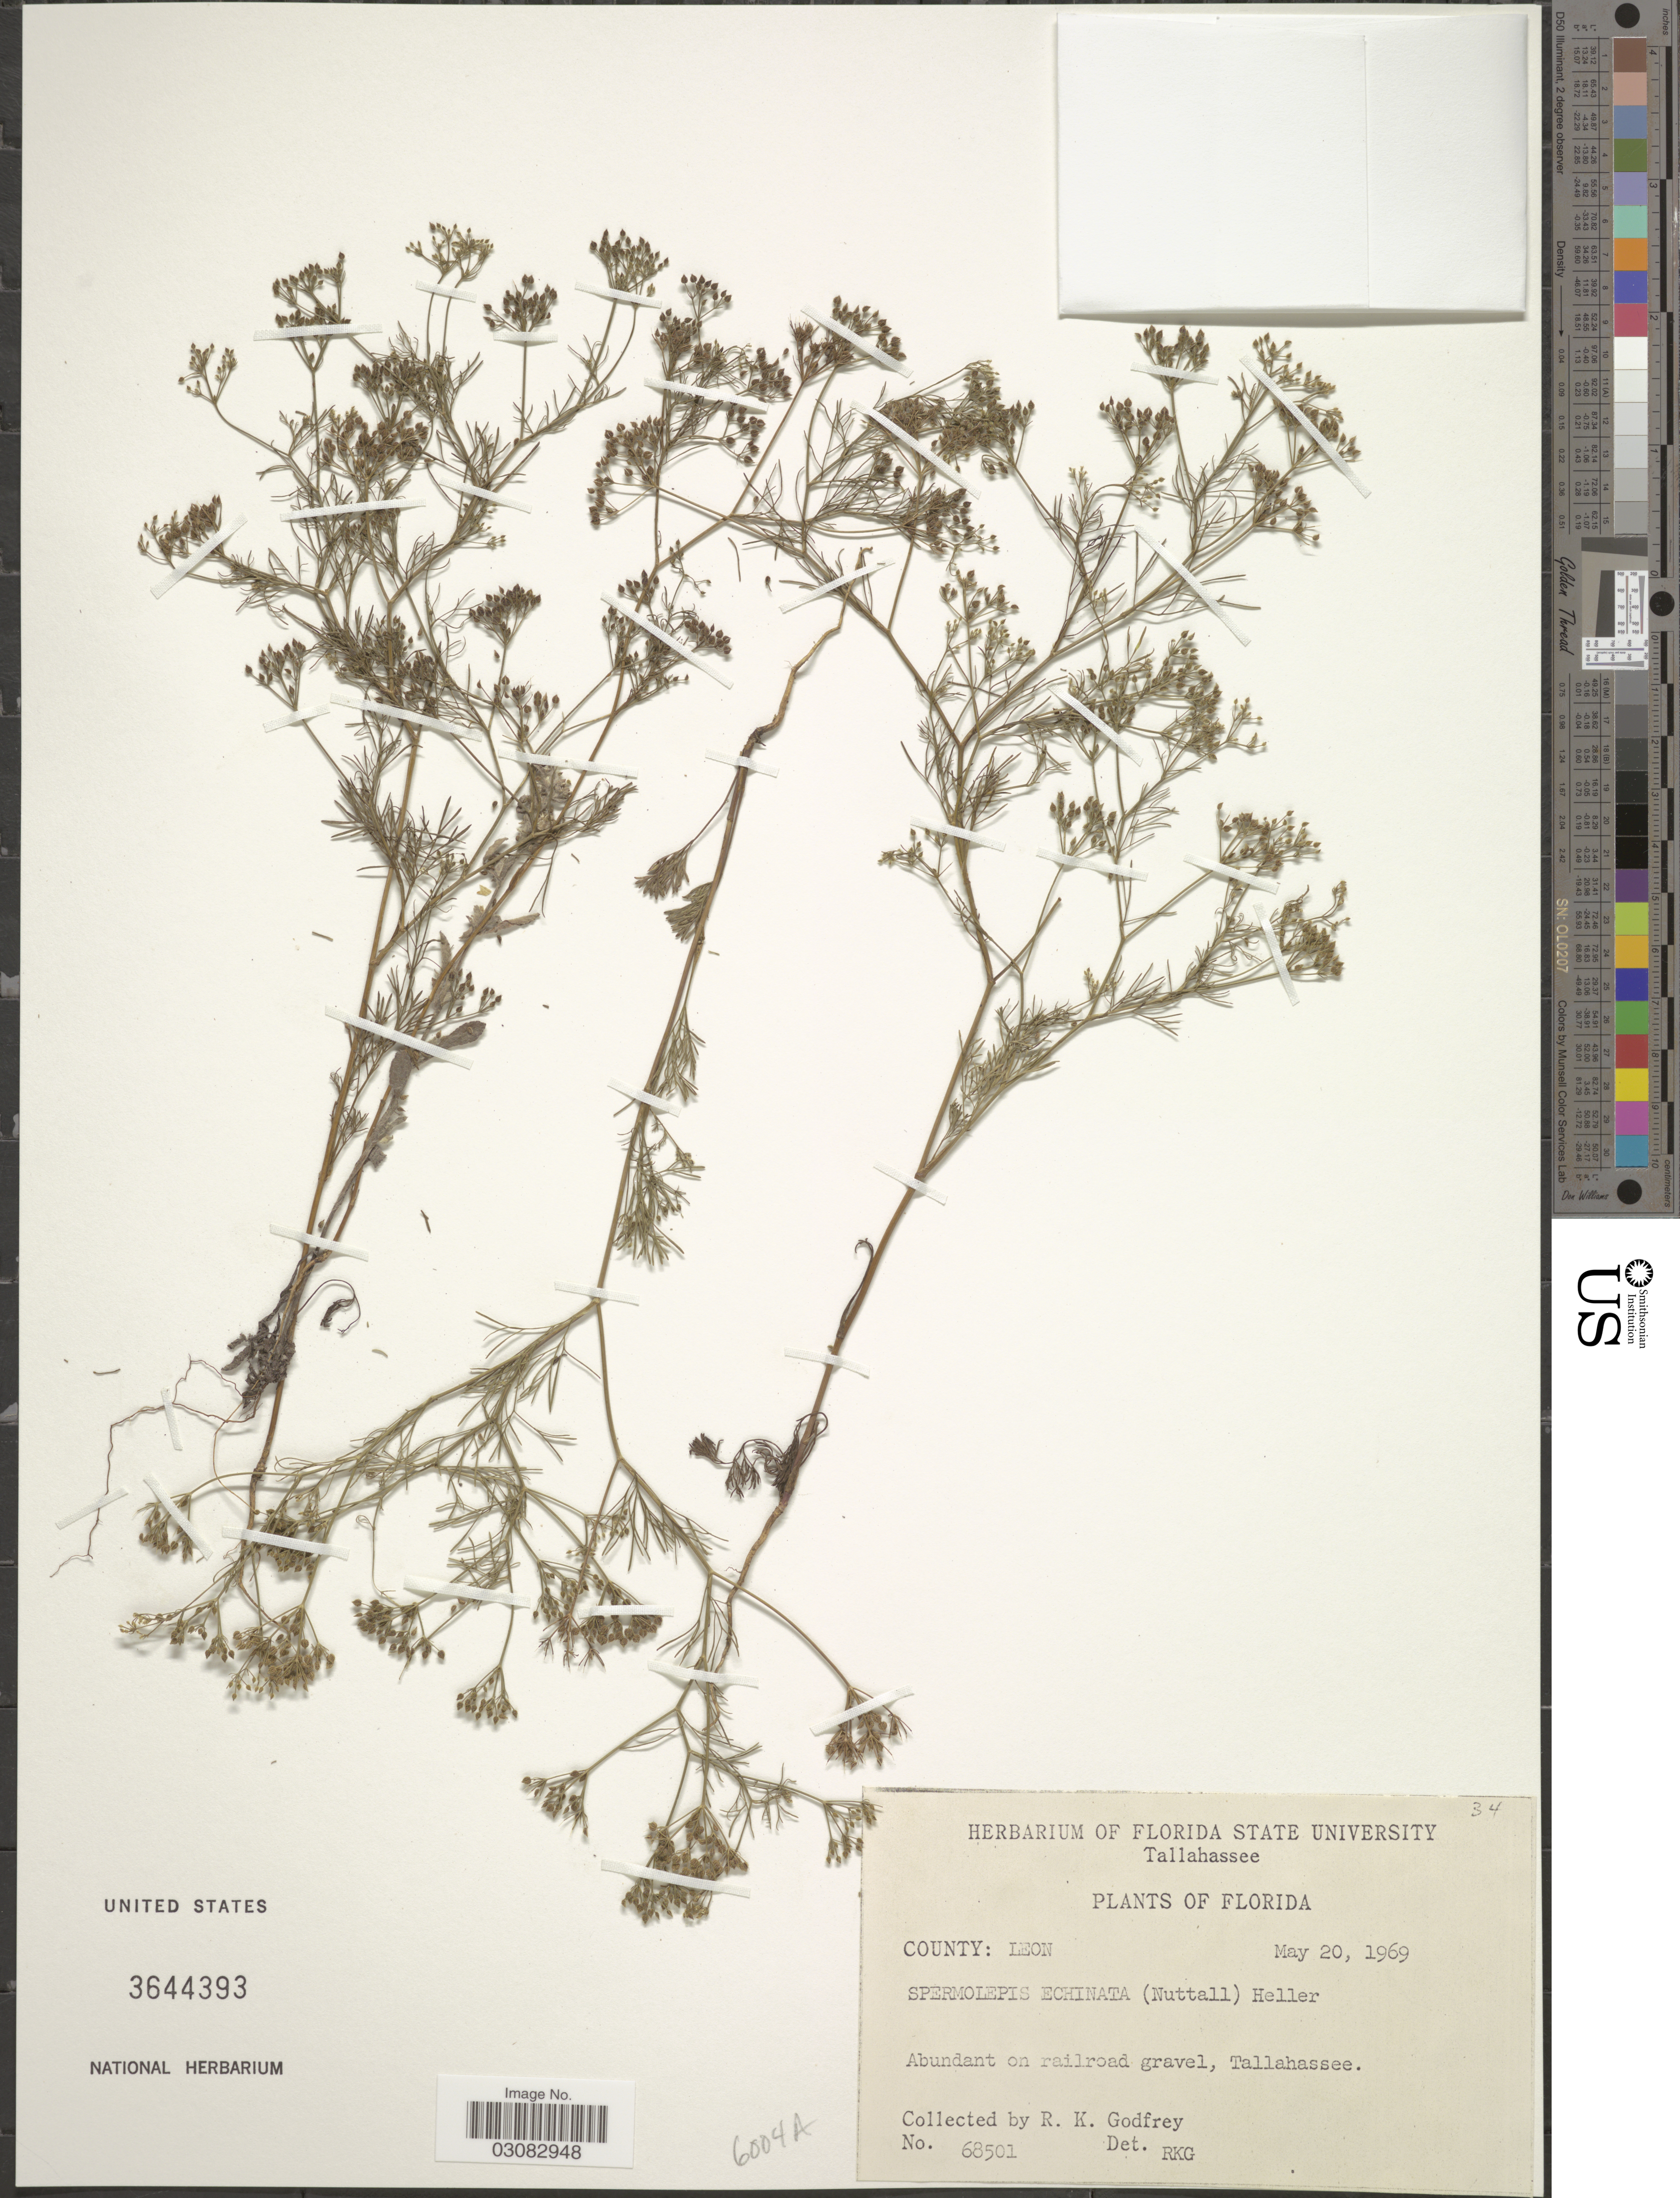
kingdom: Plantae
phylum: Tracheophyta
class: Magnoliopsida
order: Apiales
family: Apiaceae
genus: Spermolepis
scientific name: Spermolepis echinata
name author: (Nutt. ex DC.) A. Heller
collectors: R. K. Godfrey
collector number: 68501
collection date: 1969-05-20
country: United States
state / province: Florida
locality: County: Leon, Abundant on railroad gravel, Tallahassee.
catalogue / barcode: US 3644393